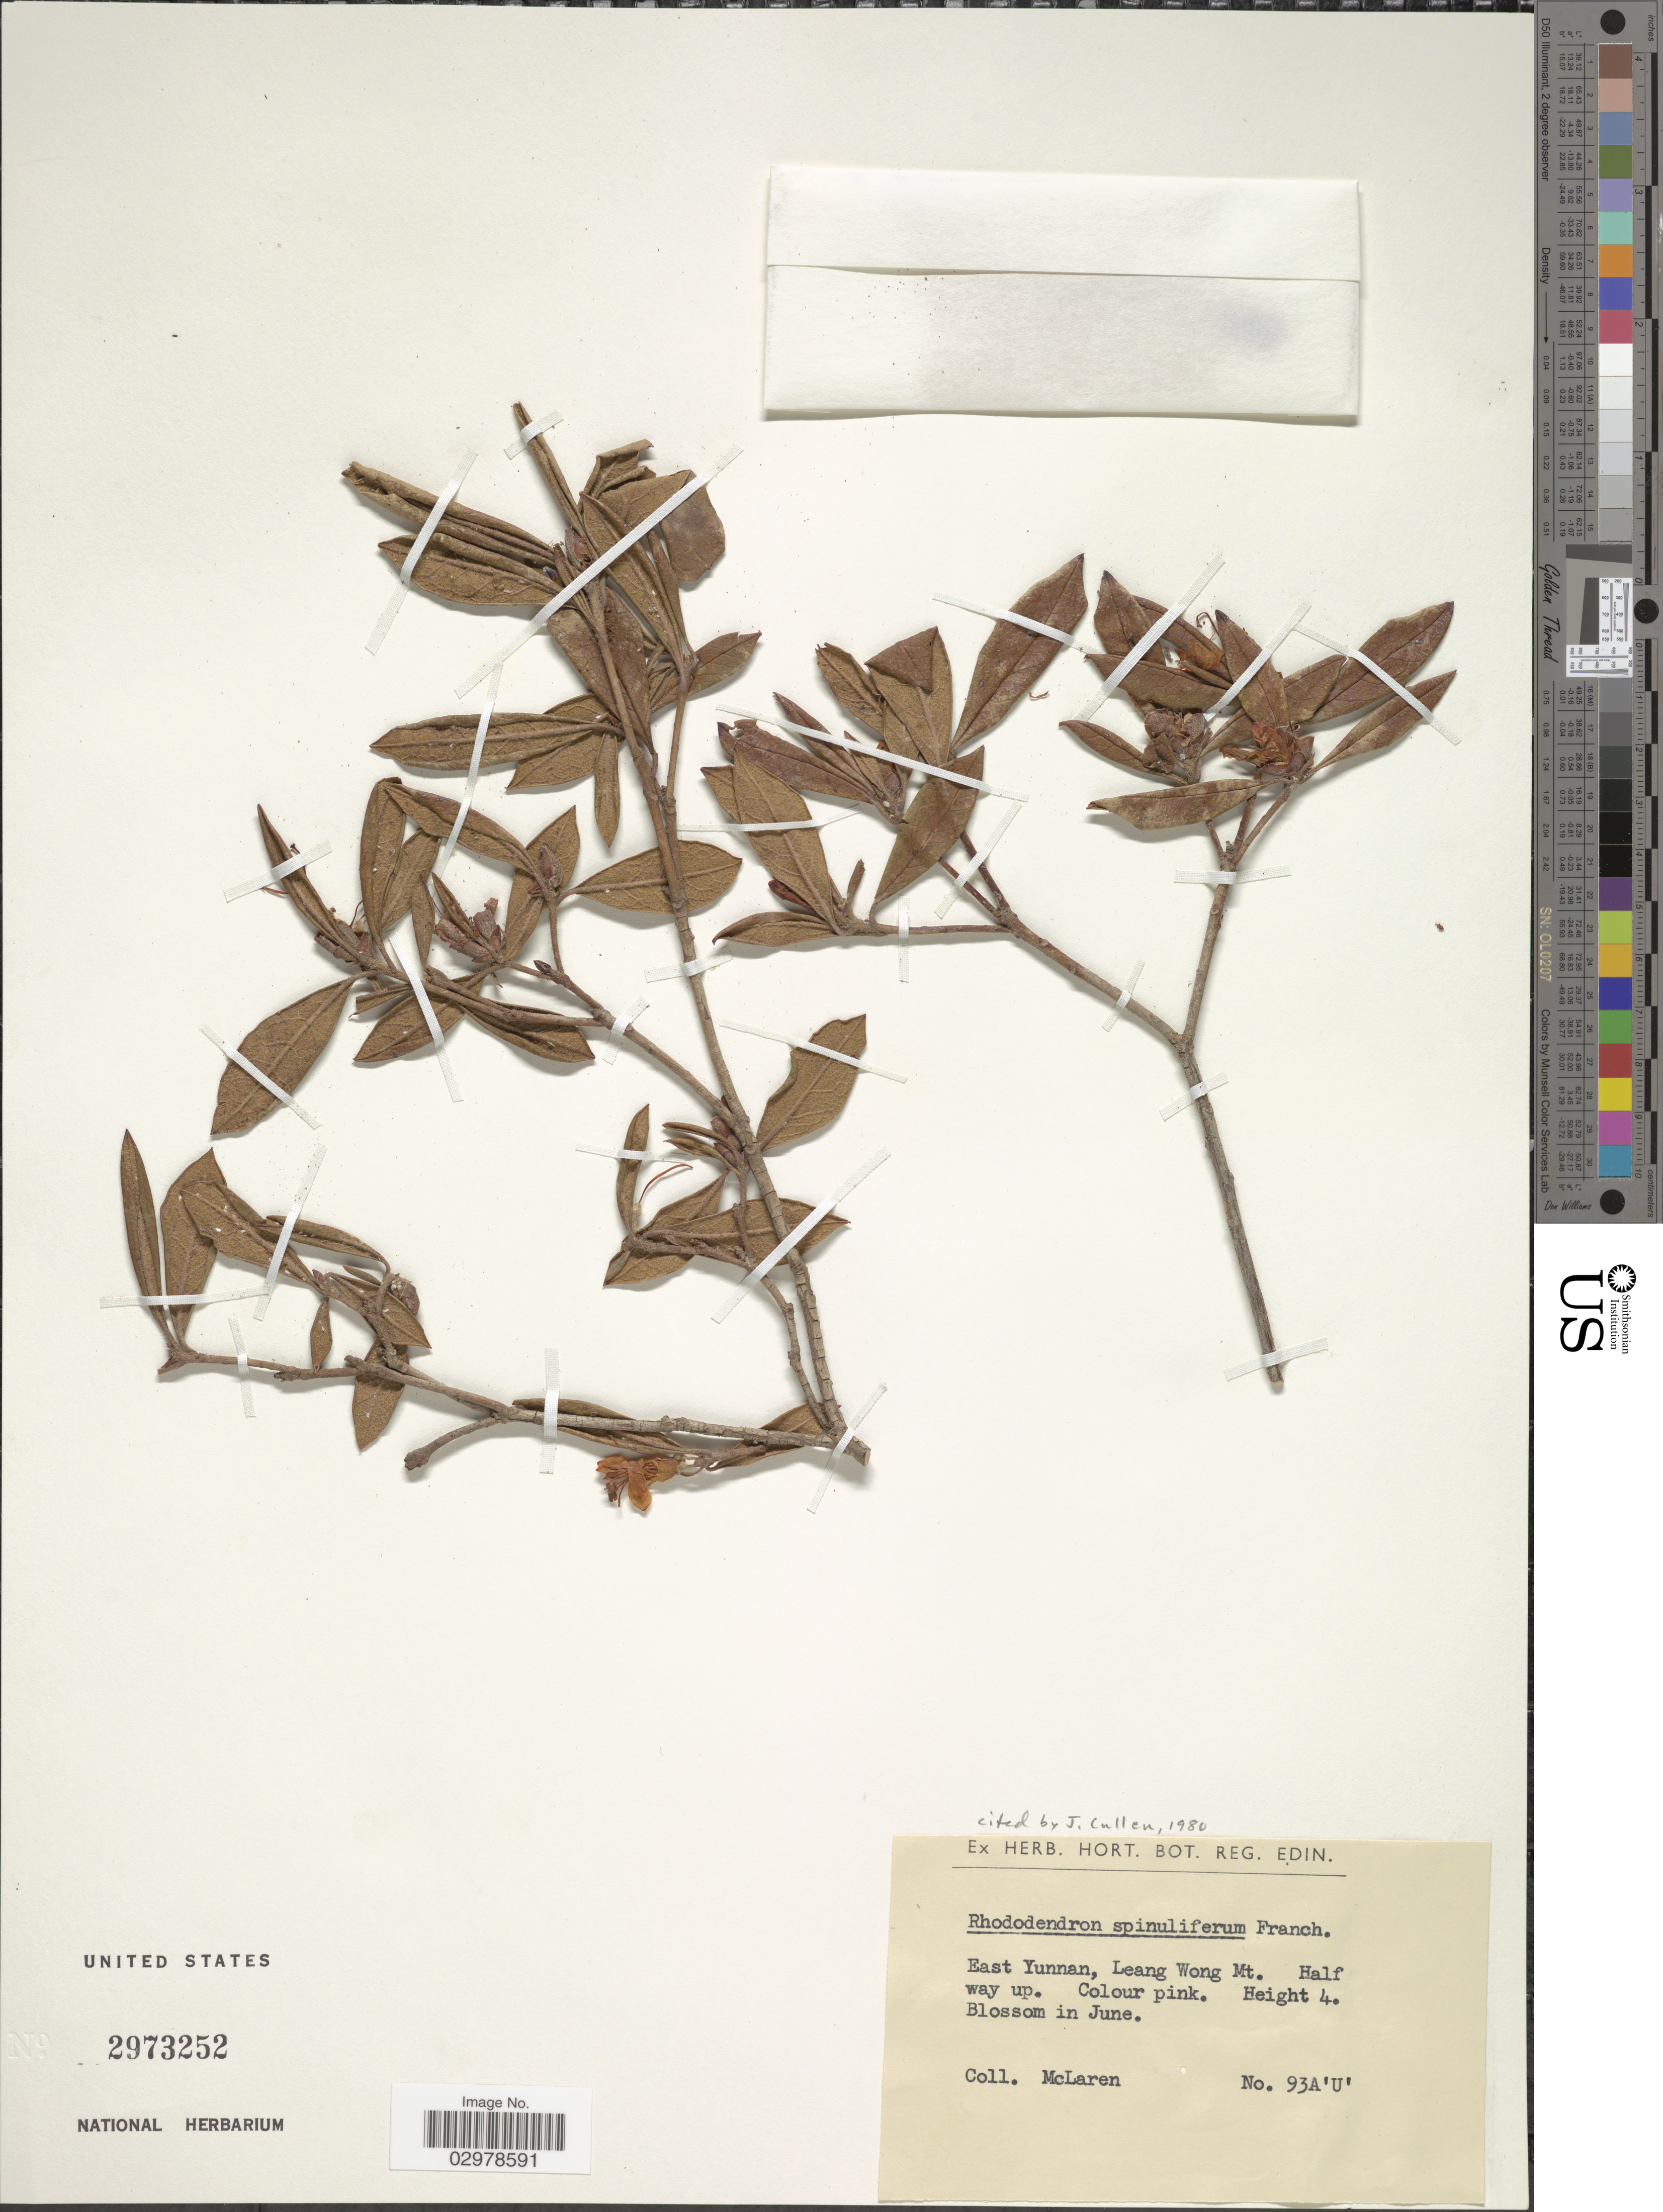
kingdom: Plantae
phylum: Tracheophyta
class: Magnoliopsida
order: Ericales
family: Ericaceae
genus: Rhododendron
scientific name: Rhododendron spinuliferum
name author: Franch.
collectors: McLaren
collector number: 93A'U'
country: China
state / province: Yunnan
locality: East Yunnan, Leang Wong Mt. Half way up.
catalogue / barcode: US 2973252